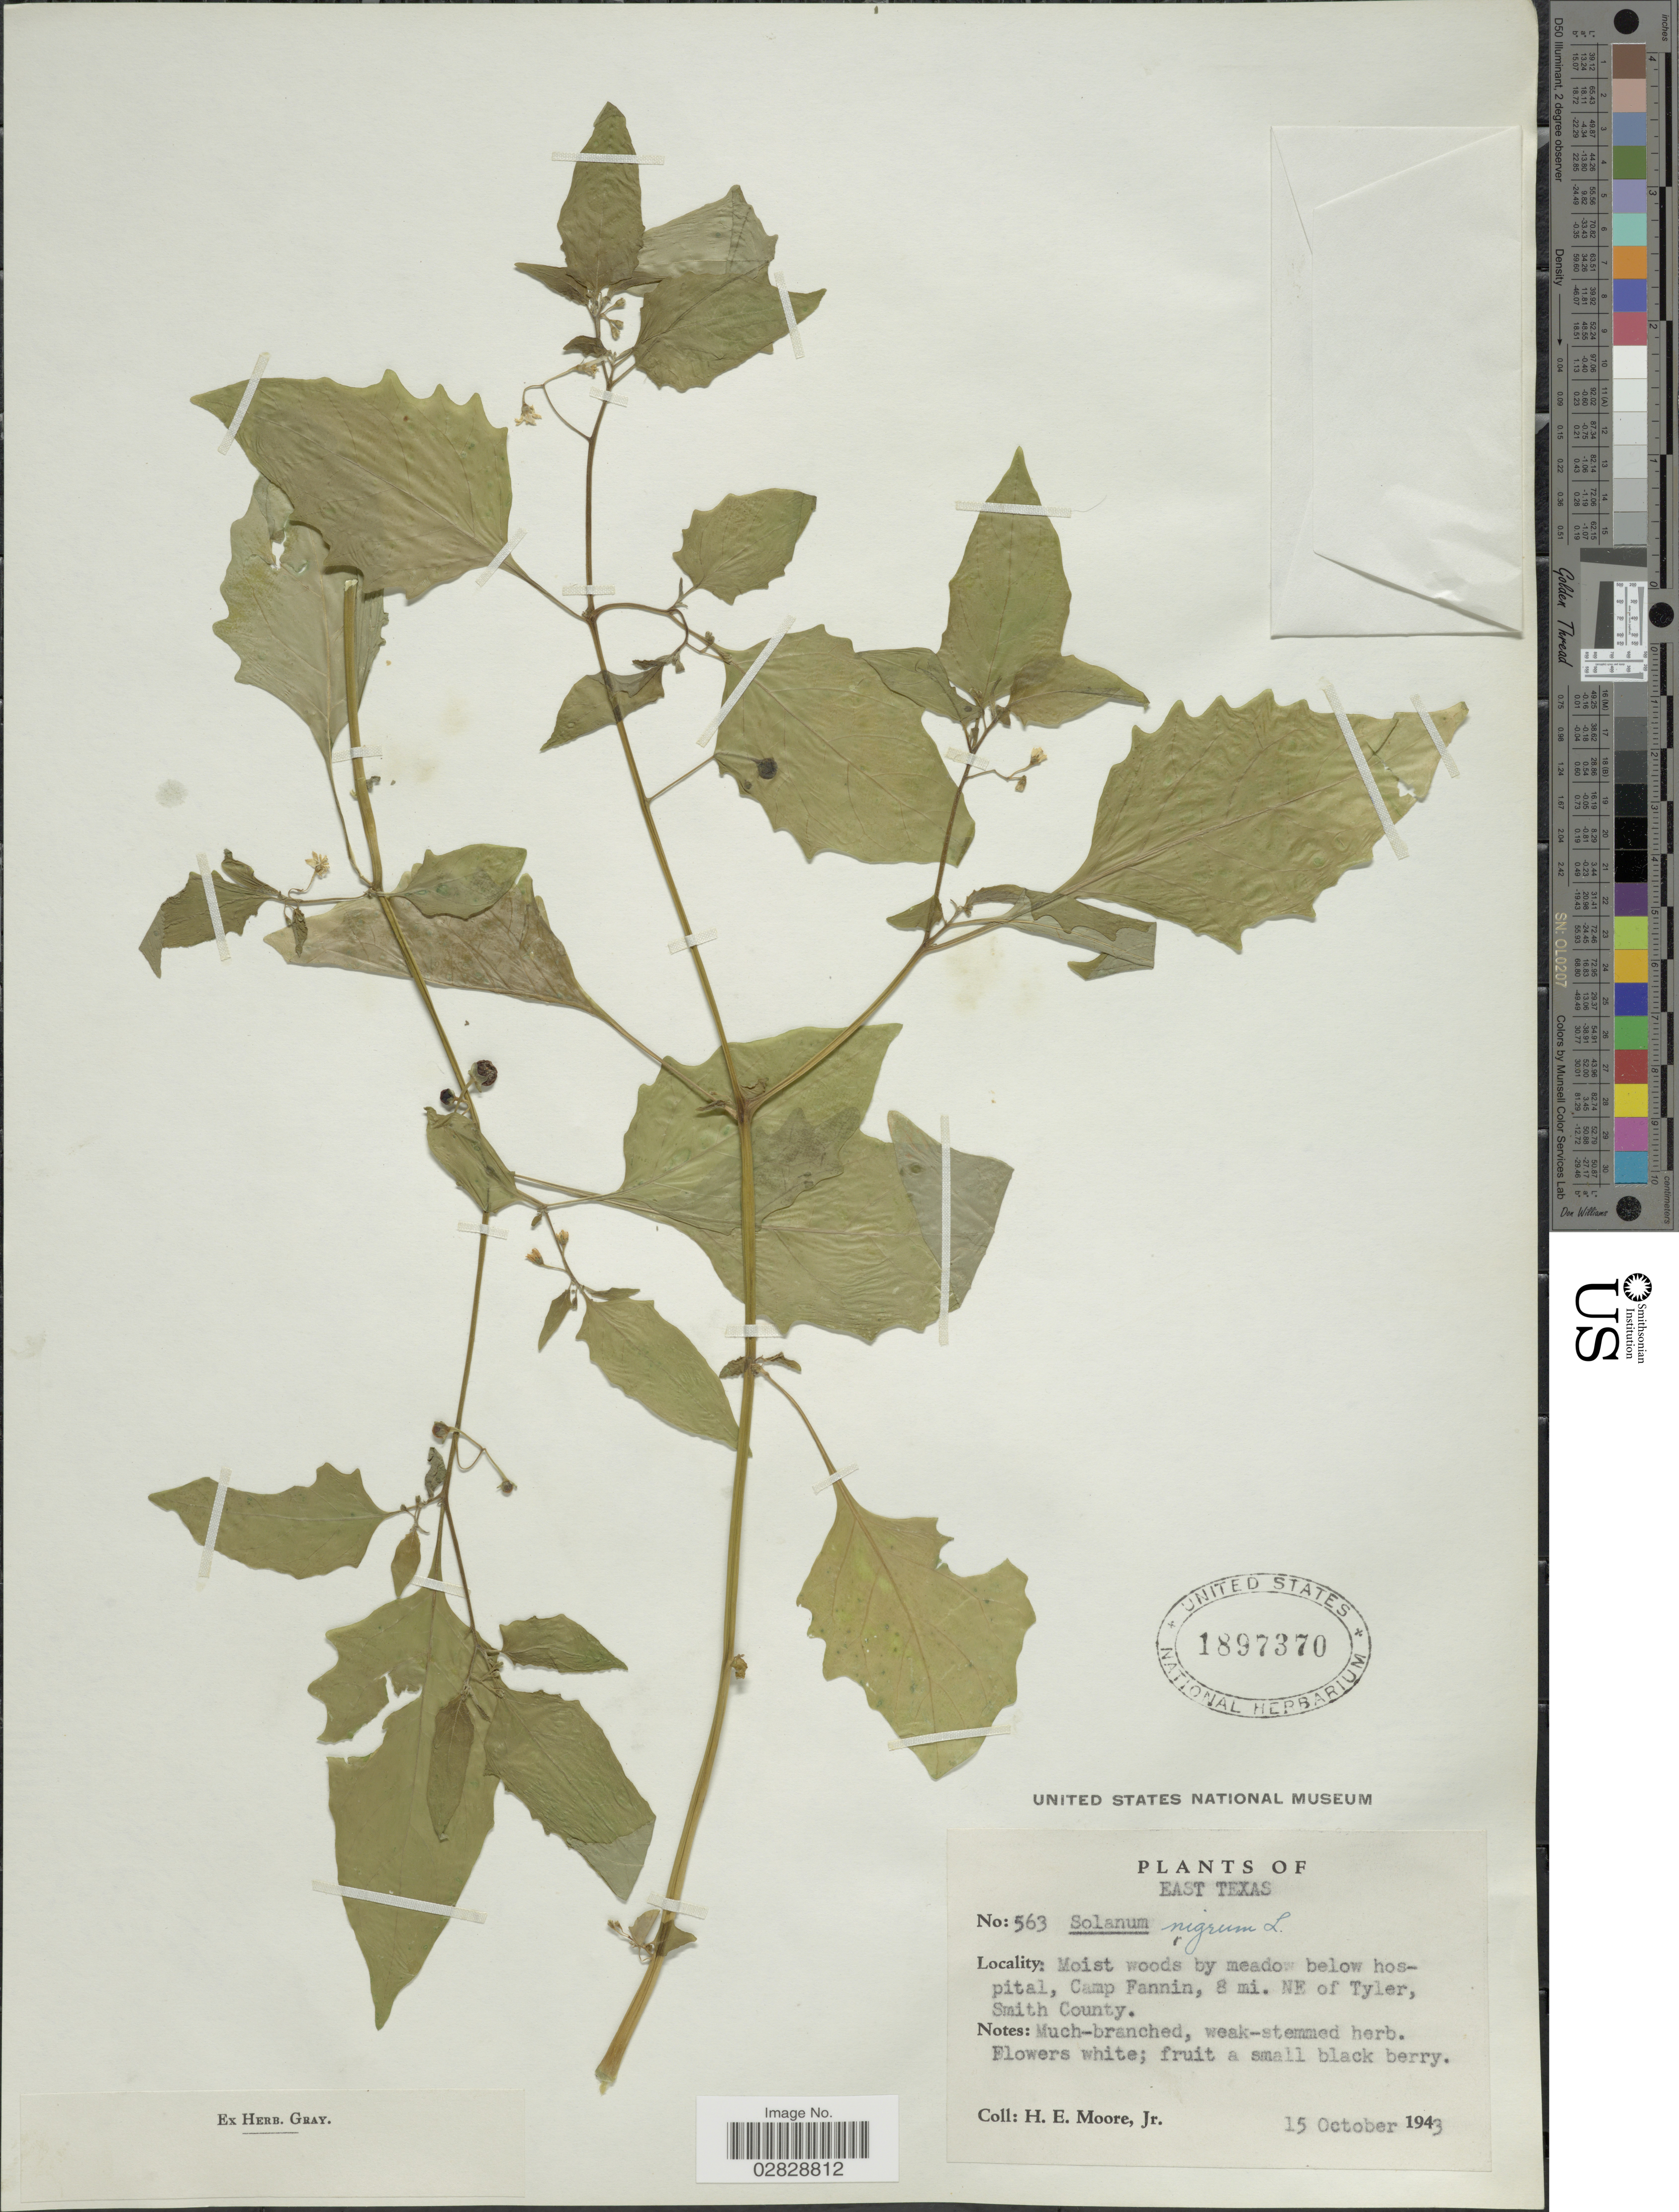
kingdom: Plantae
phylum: Tracheophyta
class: Magnoliopsida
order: Solanales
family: Solanaceae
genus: Solanum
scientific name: Solanum emulans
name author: Raf.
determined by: Knapp, S. D.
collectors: H. Moore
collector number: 563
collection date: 1943-10-15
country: United States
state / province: Texas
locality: East Texas. Moist woods by meadow below hospital, Camp Fannin, 8 mi. NE of Tyler, Smith County.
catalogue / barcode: US 1897370